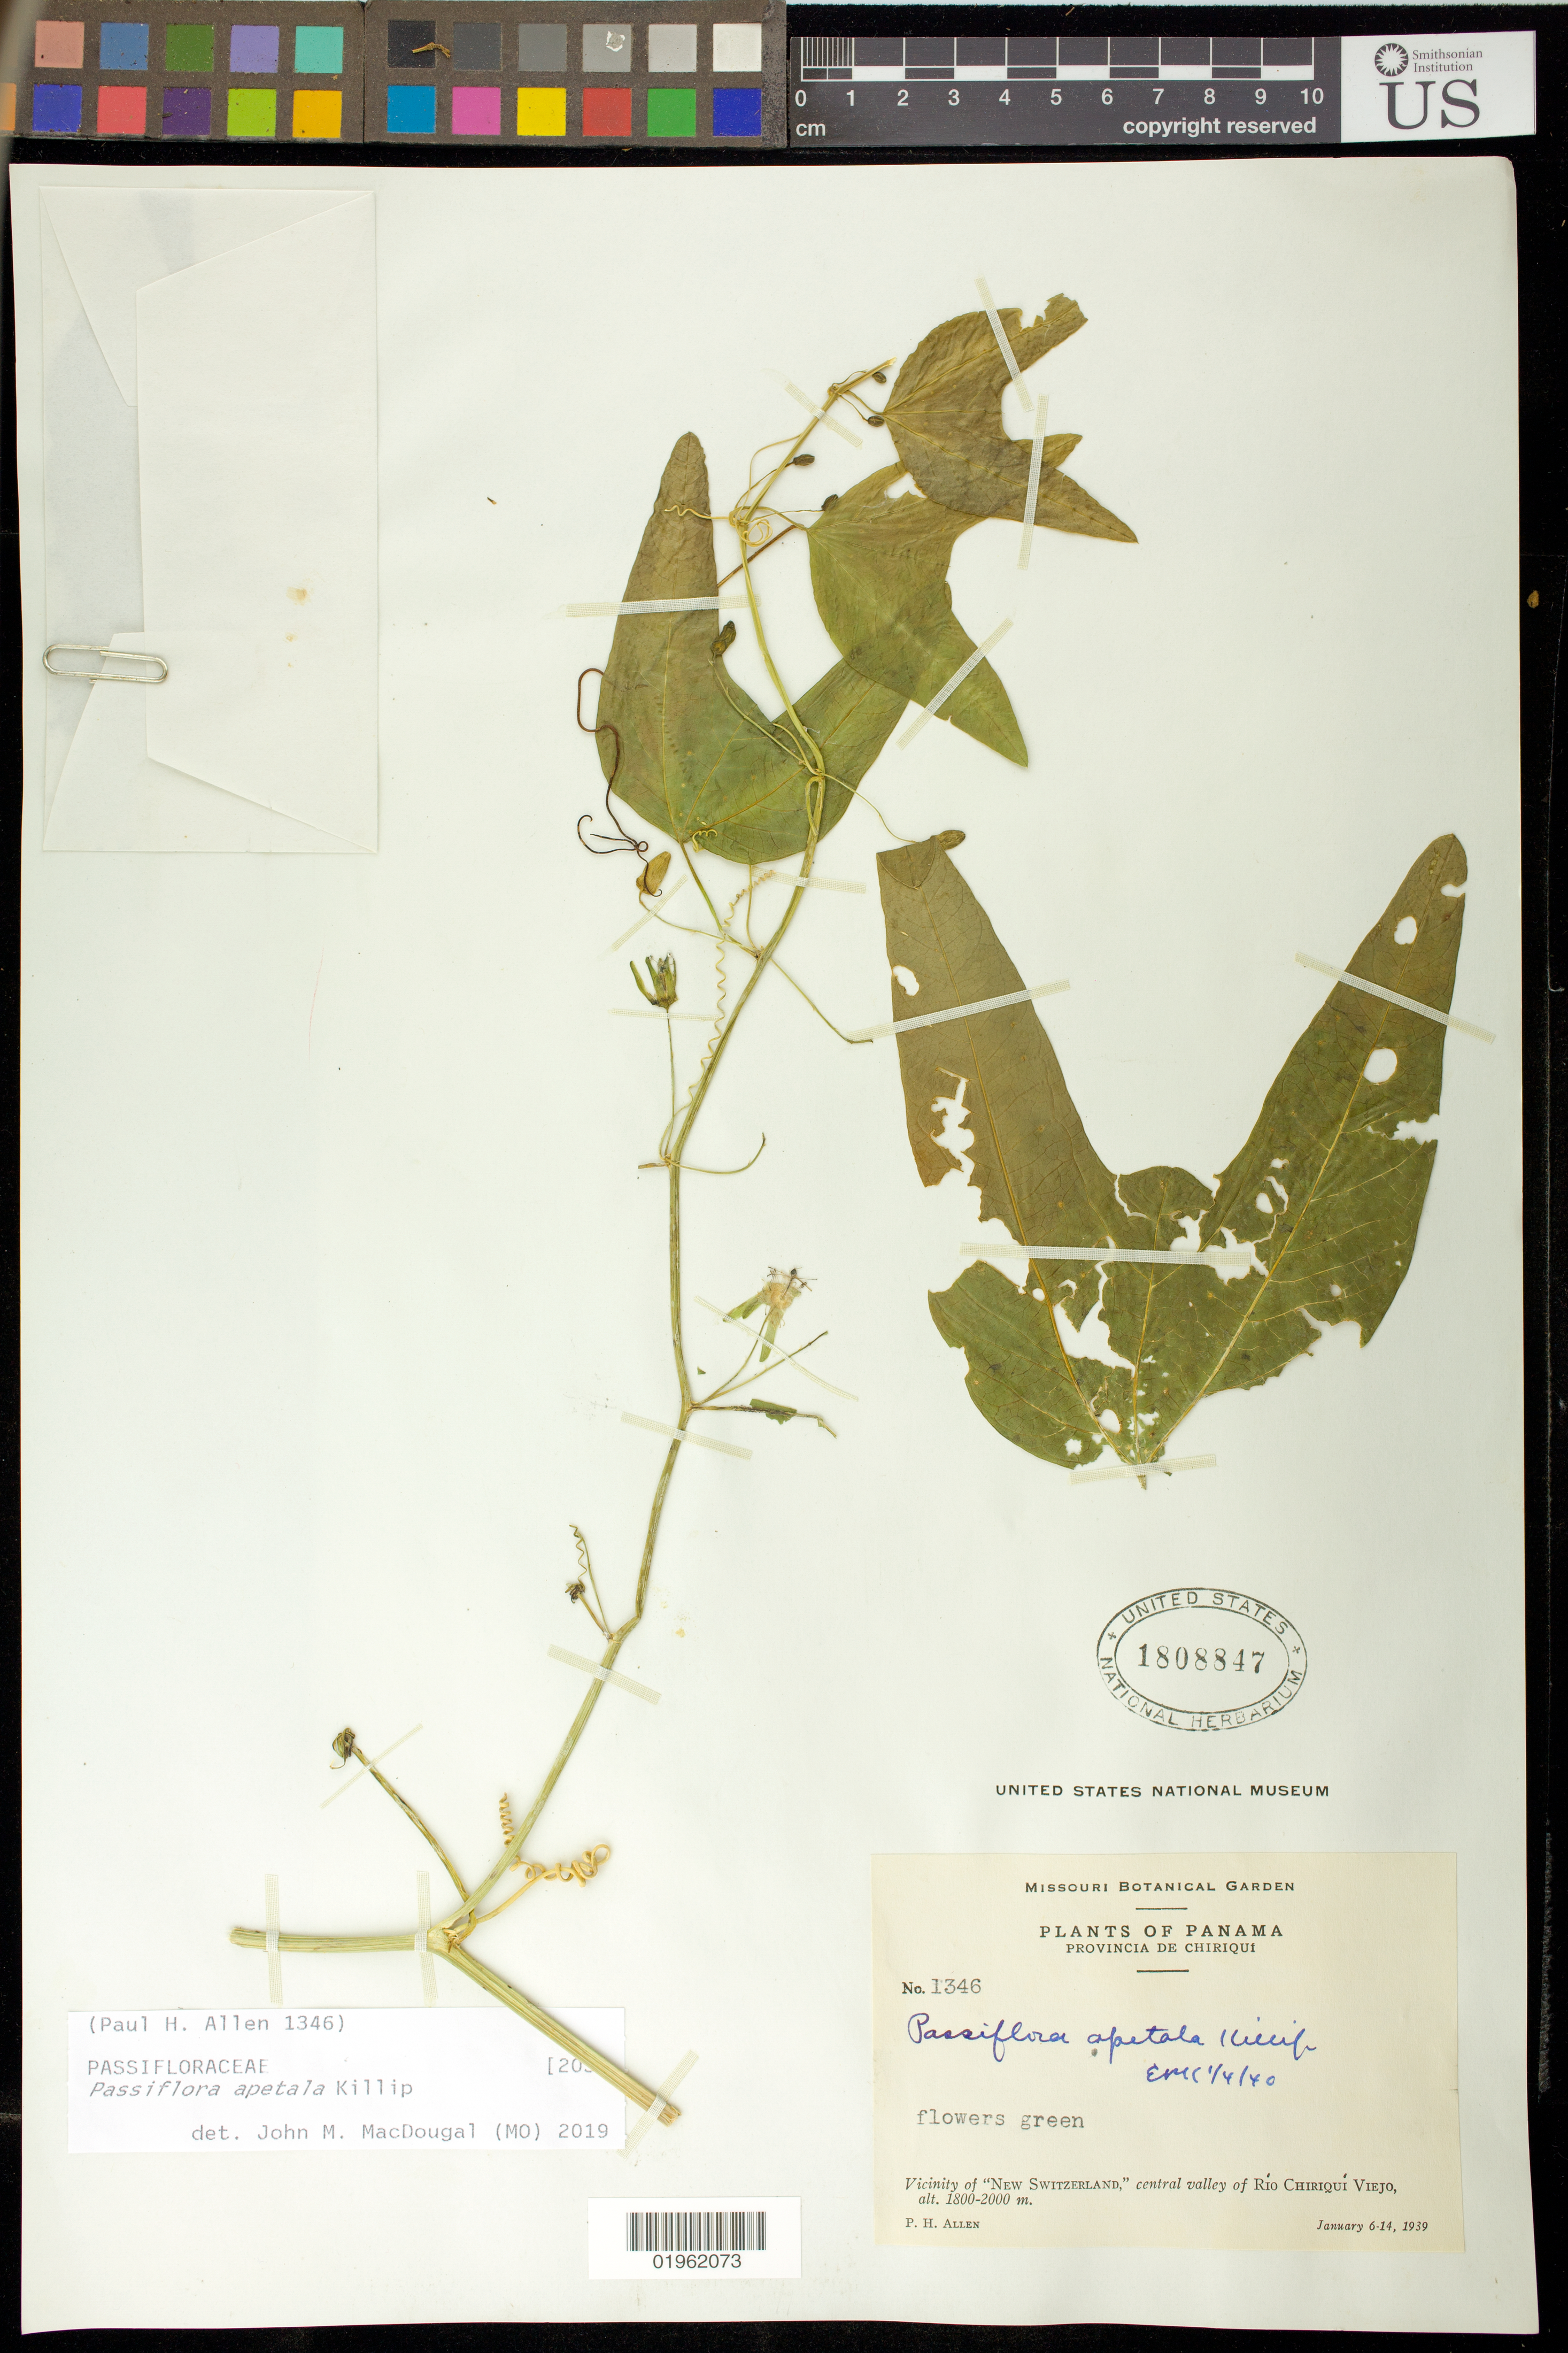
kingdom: Plantae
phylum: Tracheophyta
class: Magnoliopsida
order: Malpighiales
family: Passifloraceae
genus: Passiflora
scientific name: Passiflora apetala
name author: Killip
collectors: P. H. Allen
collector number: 1346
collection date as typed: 06 Jan 1939 to 14 Jan 1939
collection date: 1939-01-06/1939-01-14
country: Panama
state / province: Chiriquí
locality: Vicinity of "New Switzerland," Central Valley of Rio Chiriquí Viejo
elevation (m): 1800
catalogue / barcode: US 1808847